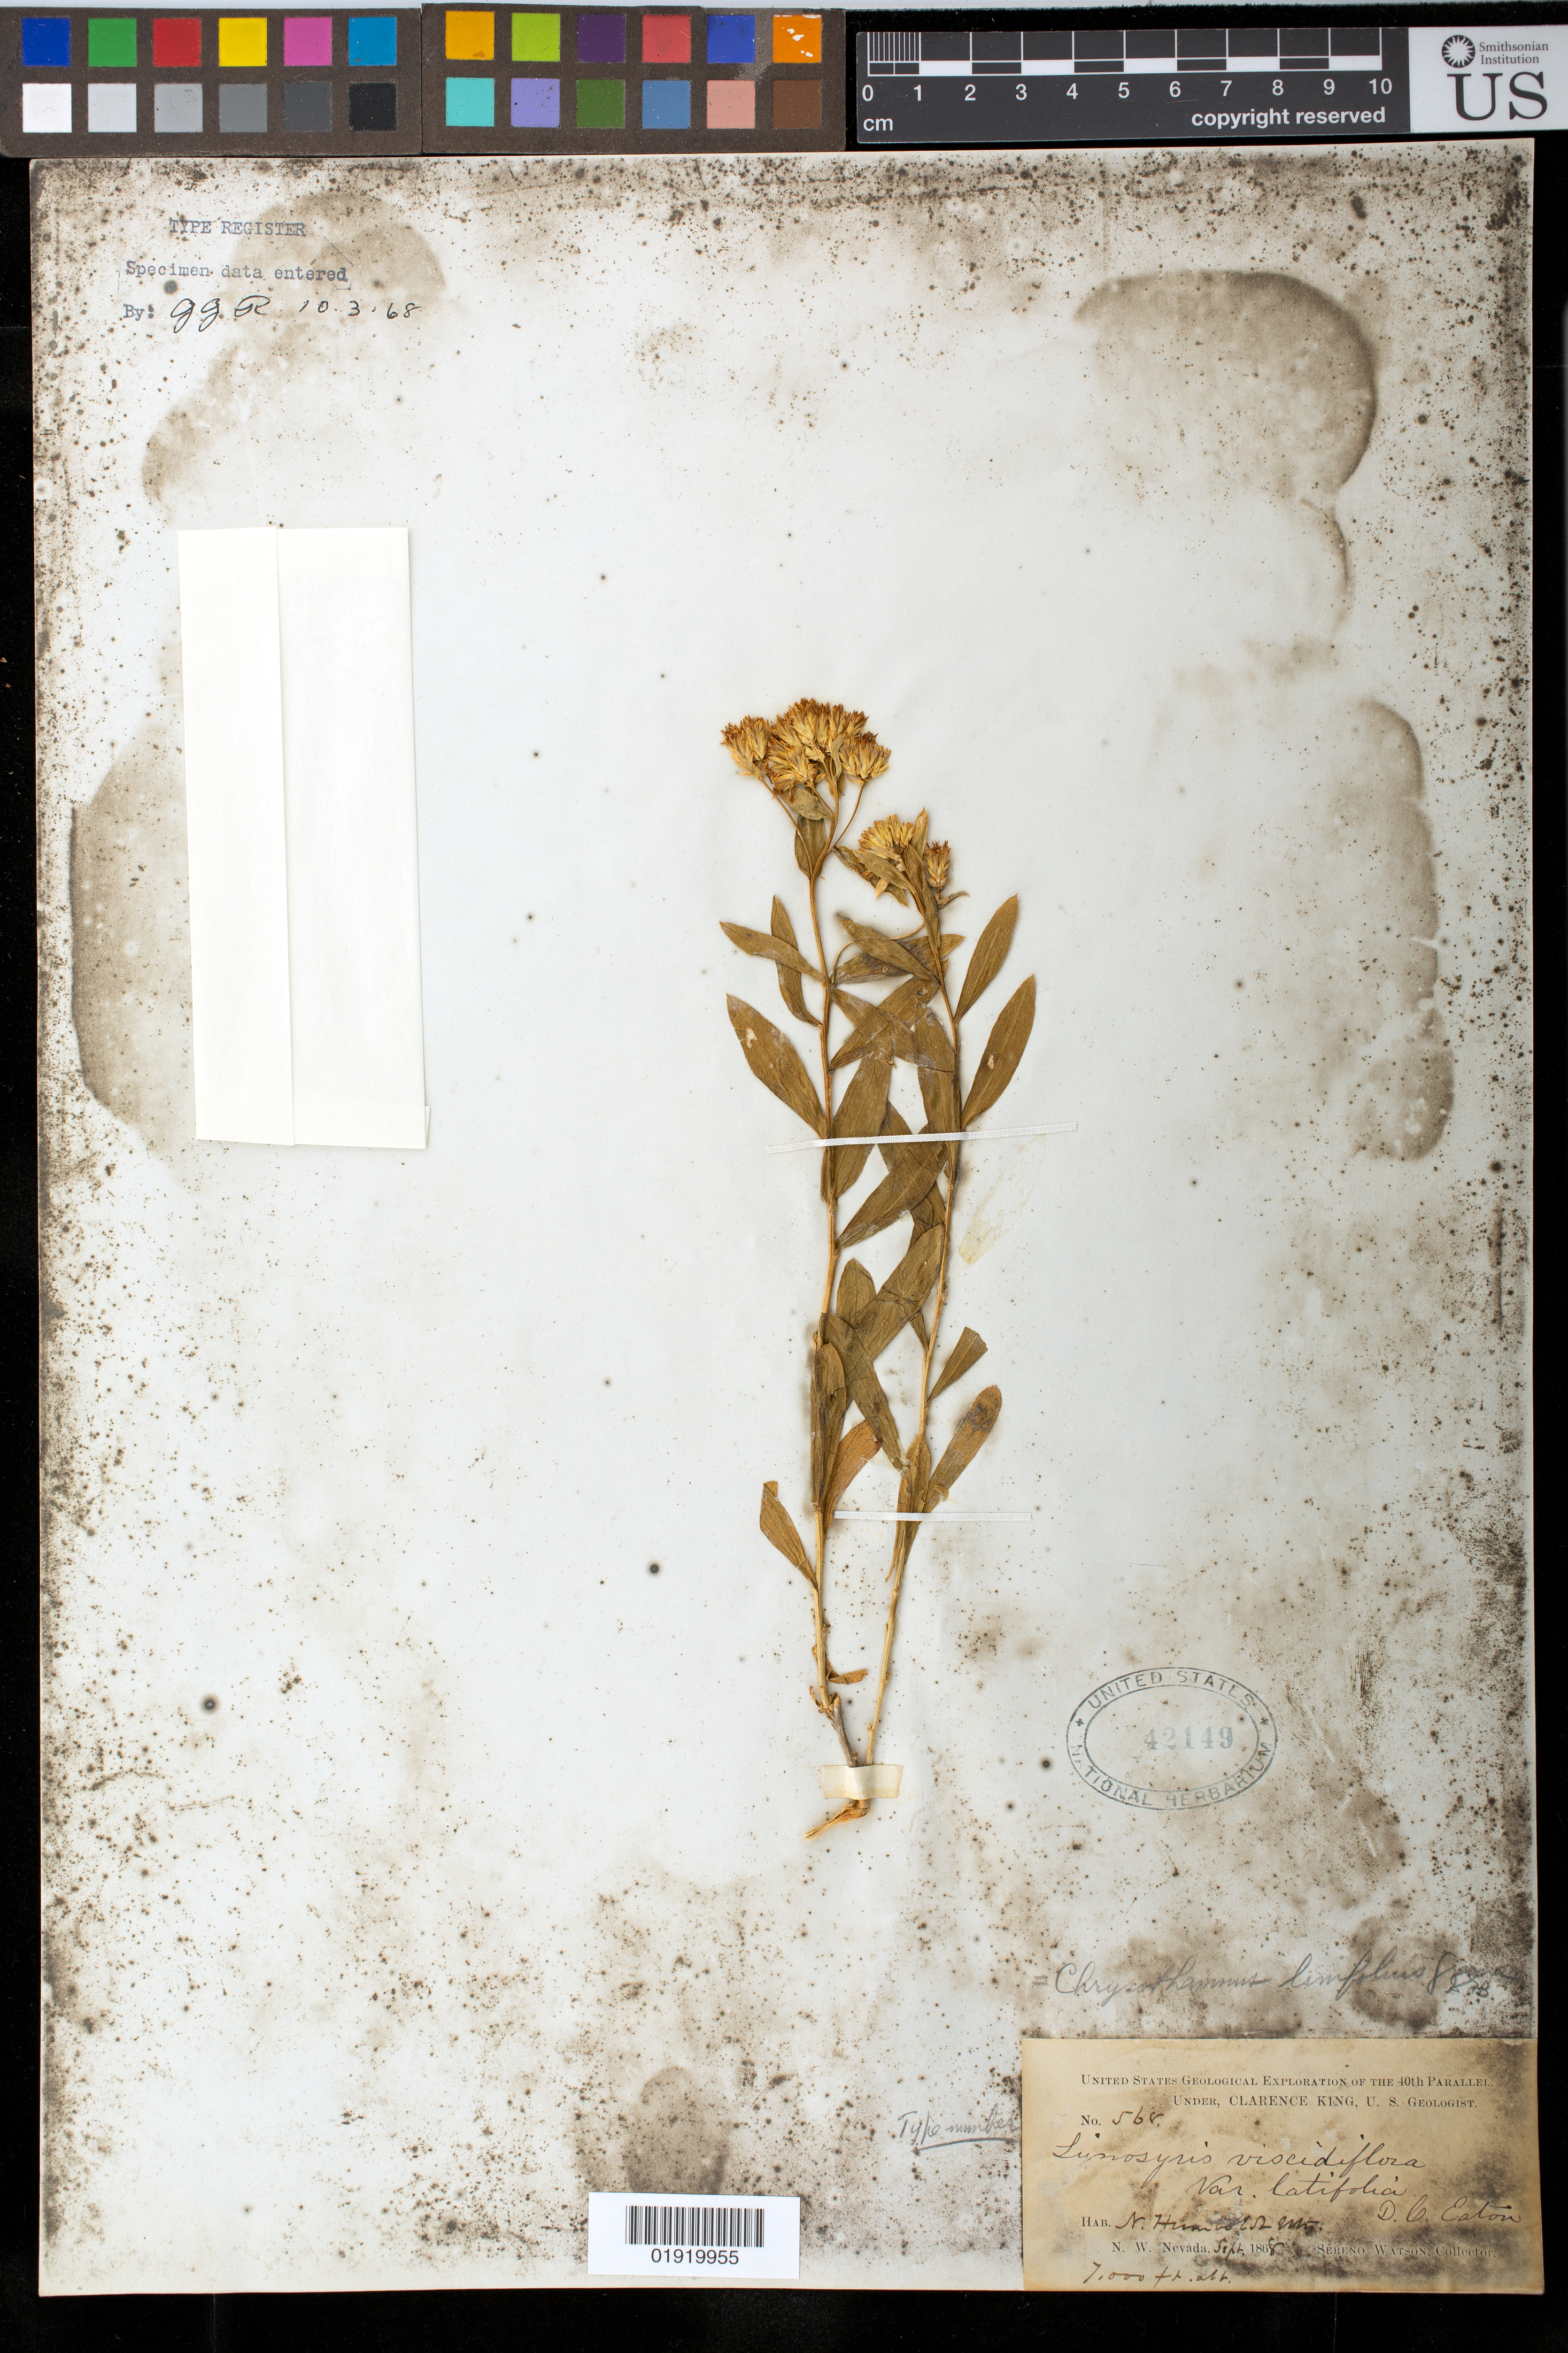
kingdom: Plantae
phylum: Tracheophyta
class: Magnoliopsida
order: Asterales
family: Asteraceae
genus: Linosyris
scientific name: Linosyris viscidiflora var. latifolia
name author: D.C. Eaton in C. King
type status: Holotype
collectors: S. Watson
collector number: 568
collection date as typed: Sep 1868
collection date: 1868-09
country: United States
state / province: Nevada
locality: N. Humboldt Mts, N.W. Nevada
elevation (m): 2134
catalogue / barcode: US 42149